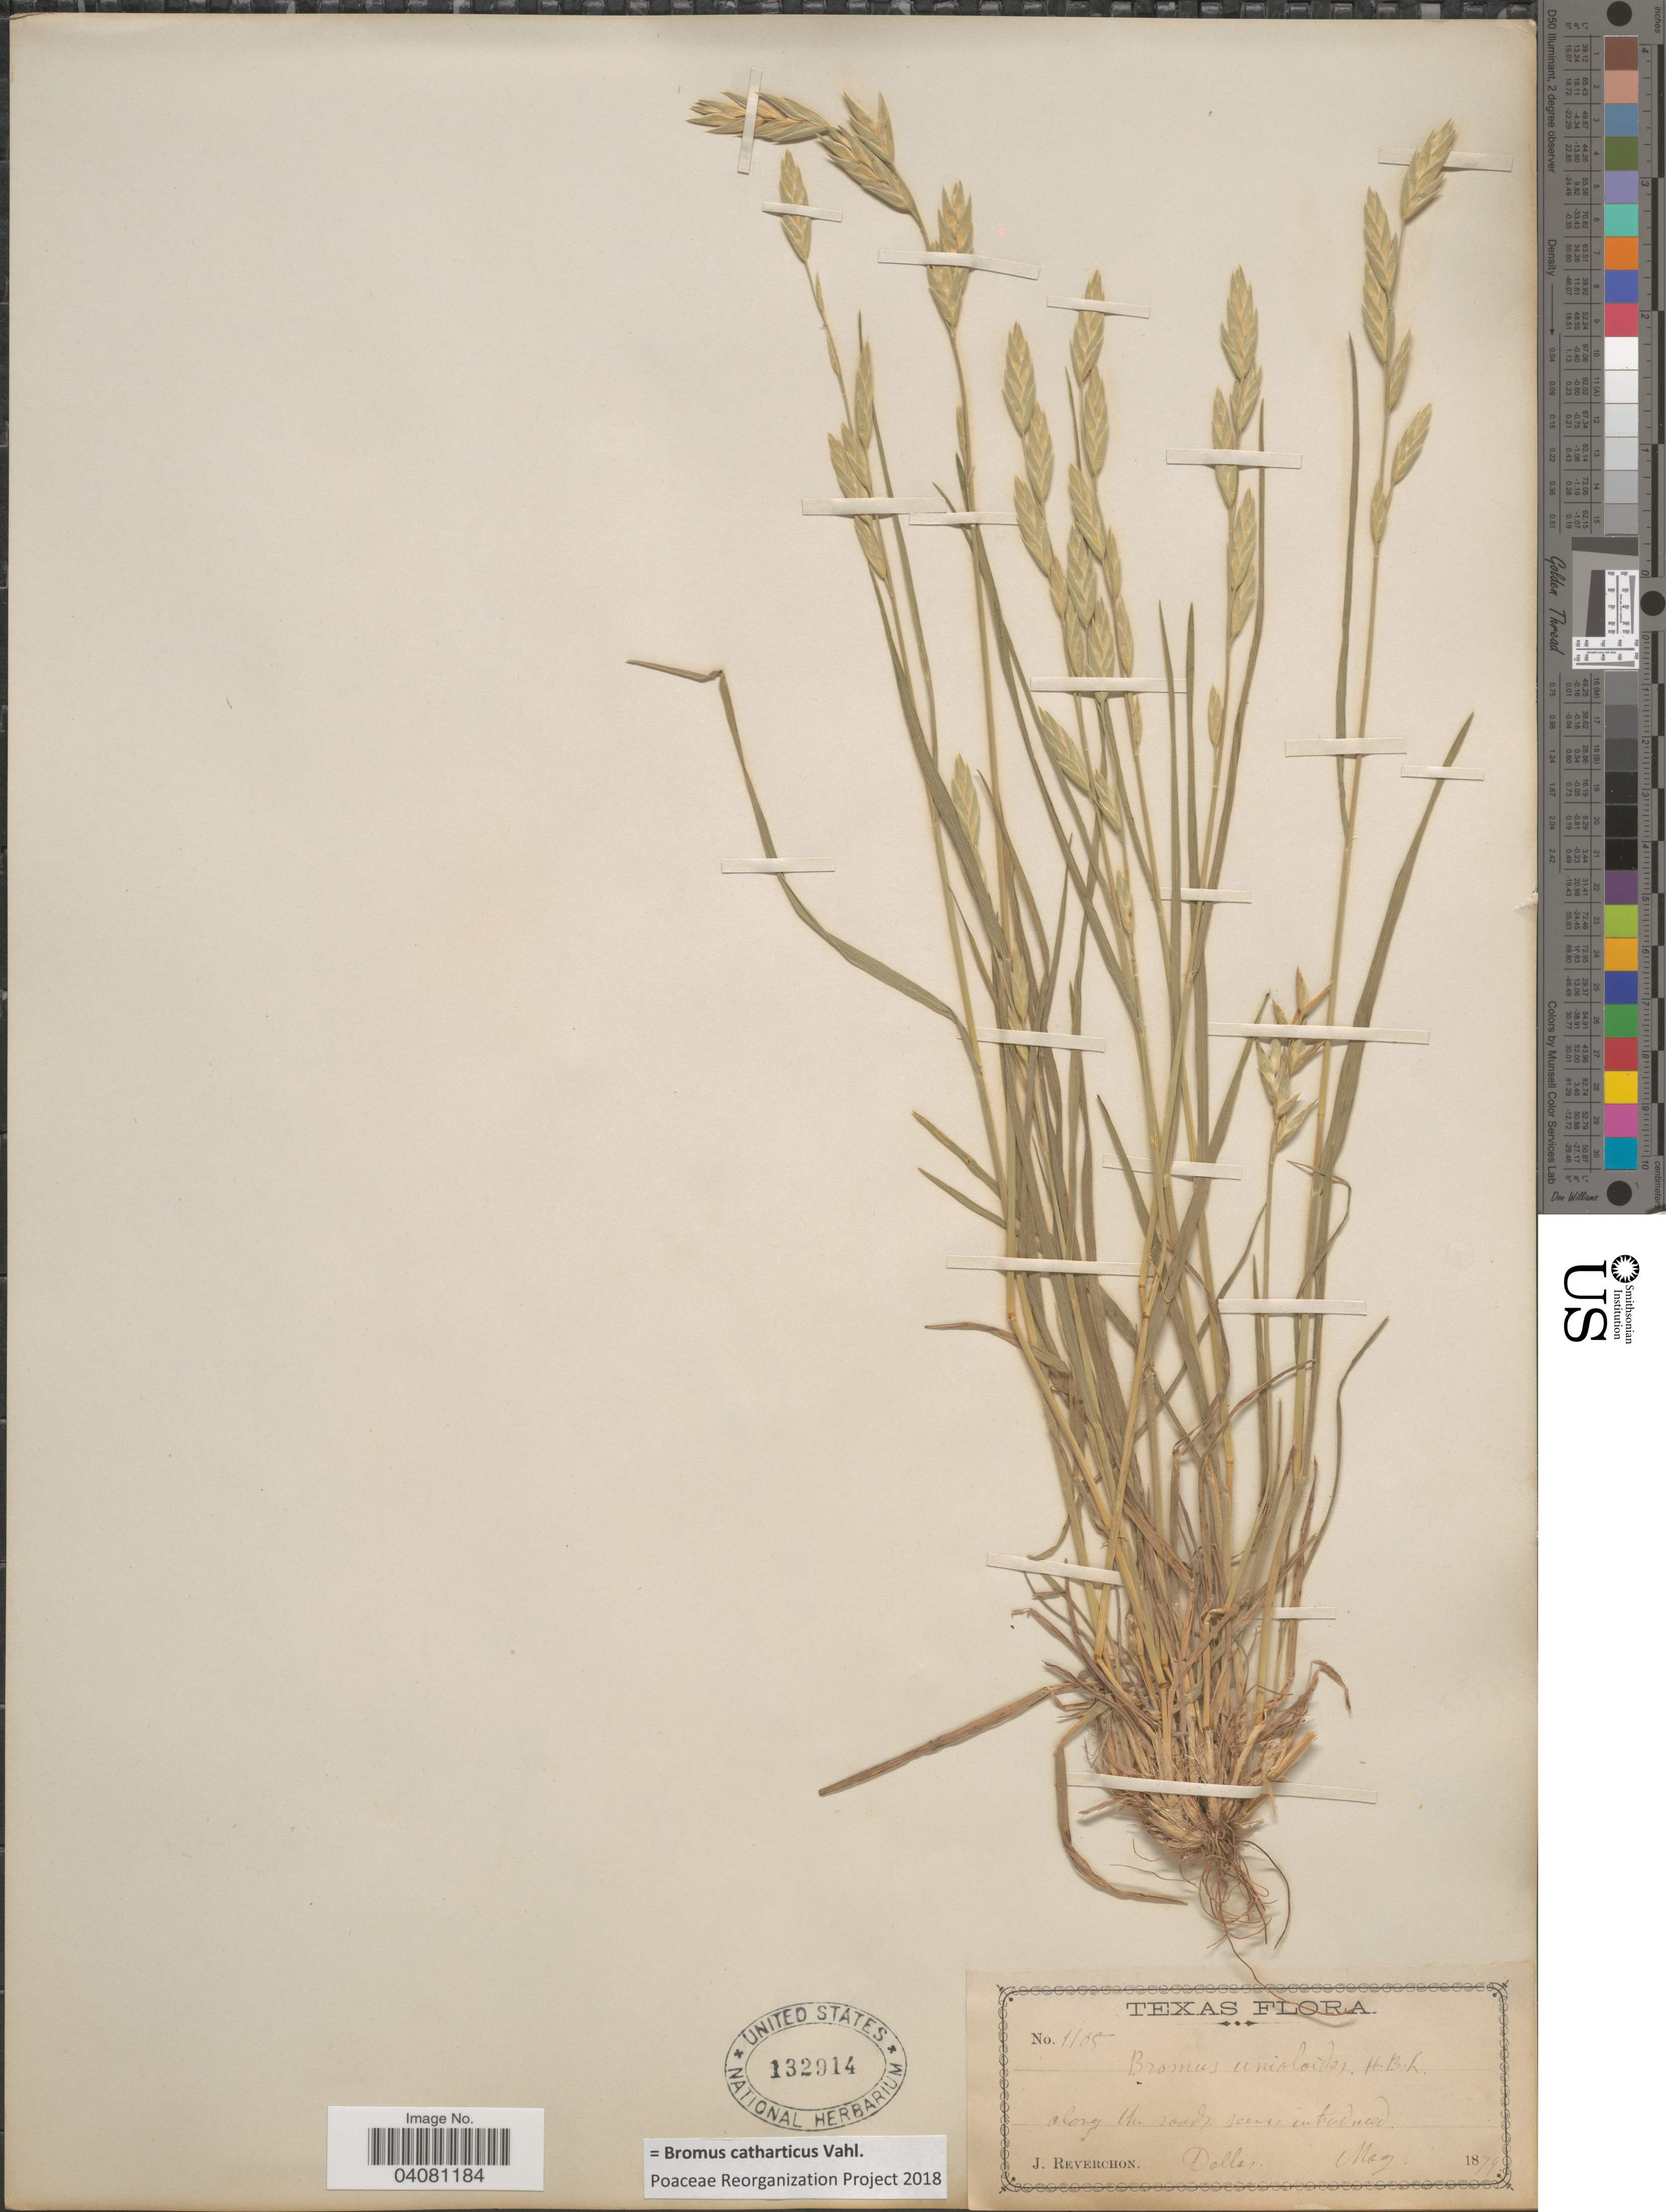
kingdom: Plantae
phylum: Tracheophyta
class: Liliopsida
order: Poales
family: Poaceae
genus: Bromus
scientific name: Bromus catharticus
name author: Vahl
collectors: J. Reverchon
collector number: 1105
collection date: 1879-05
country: United States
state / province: Texas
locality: Dallas.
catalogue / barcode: US 132914